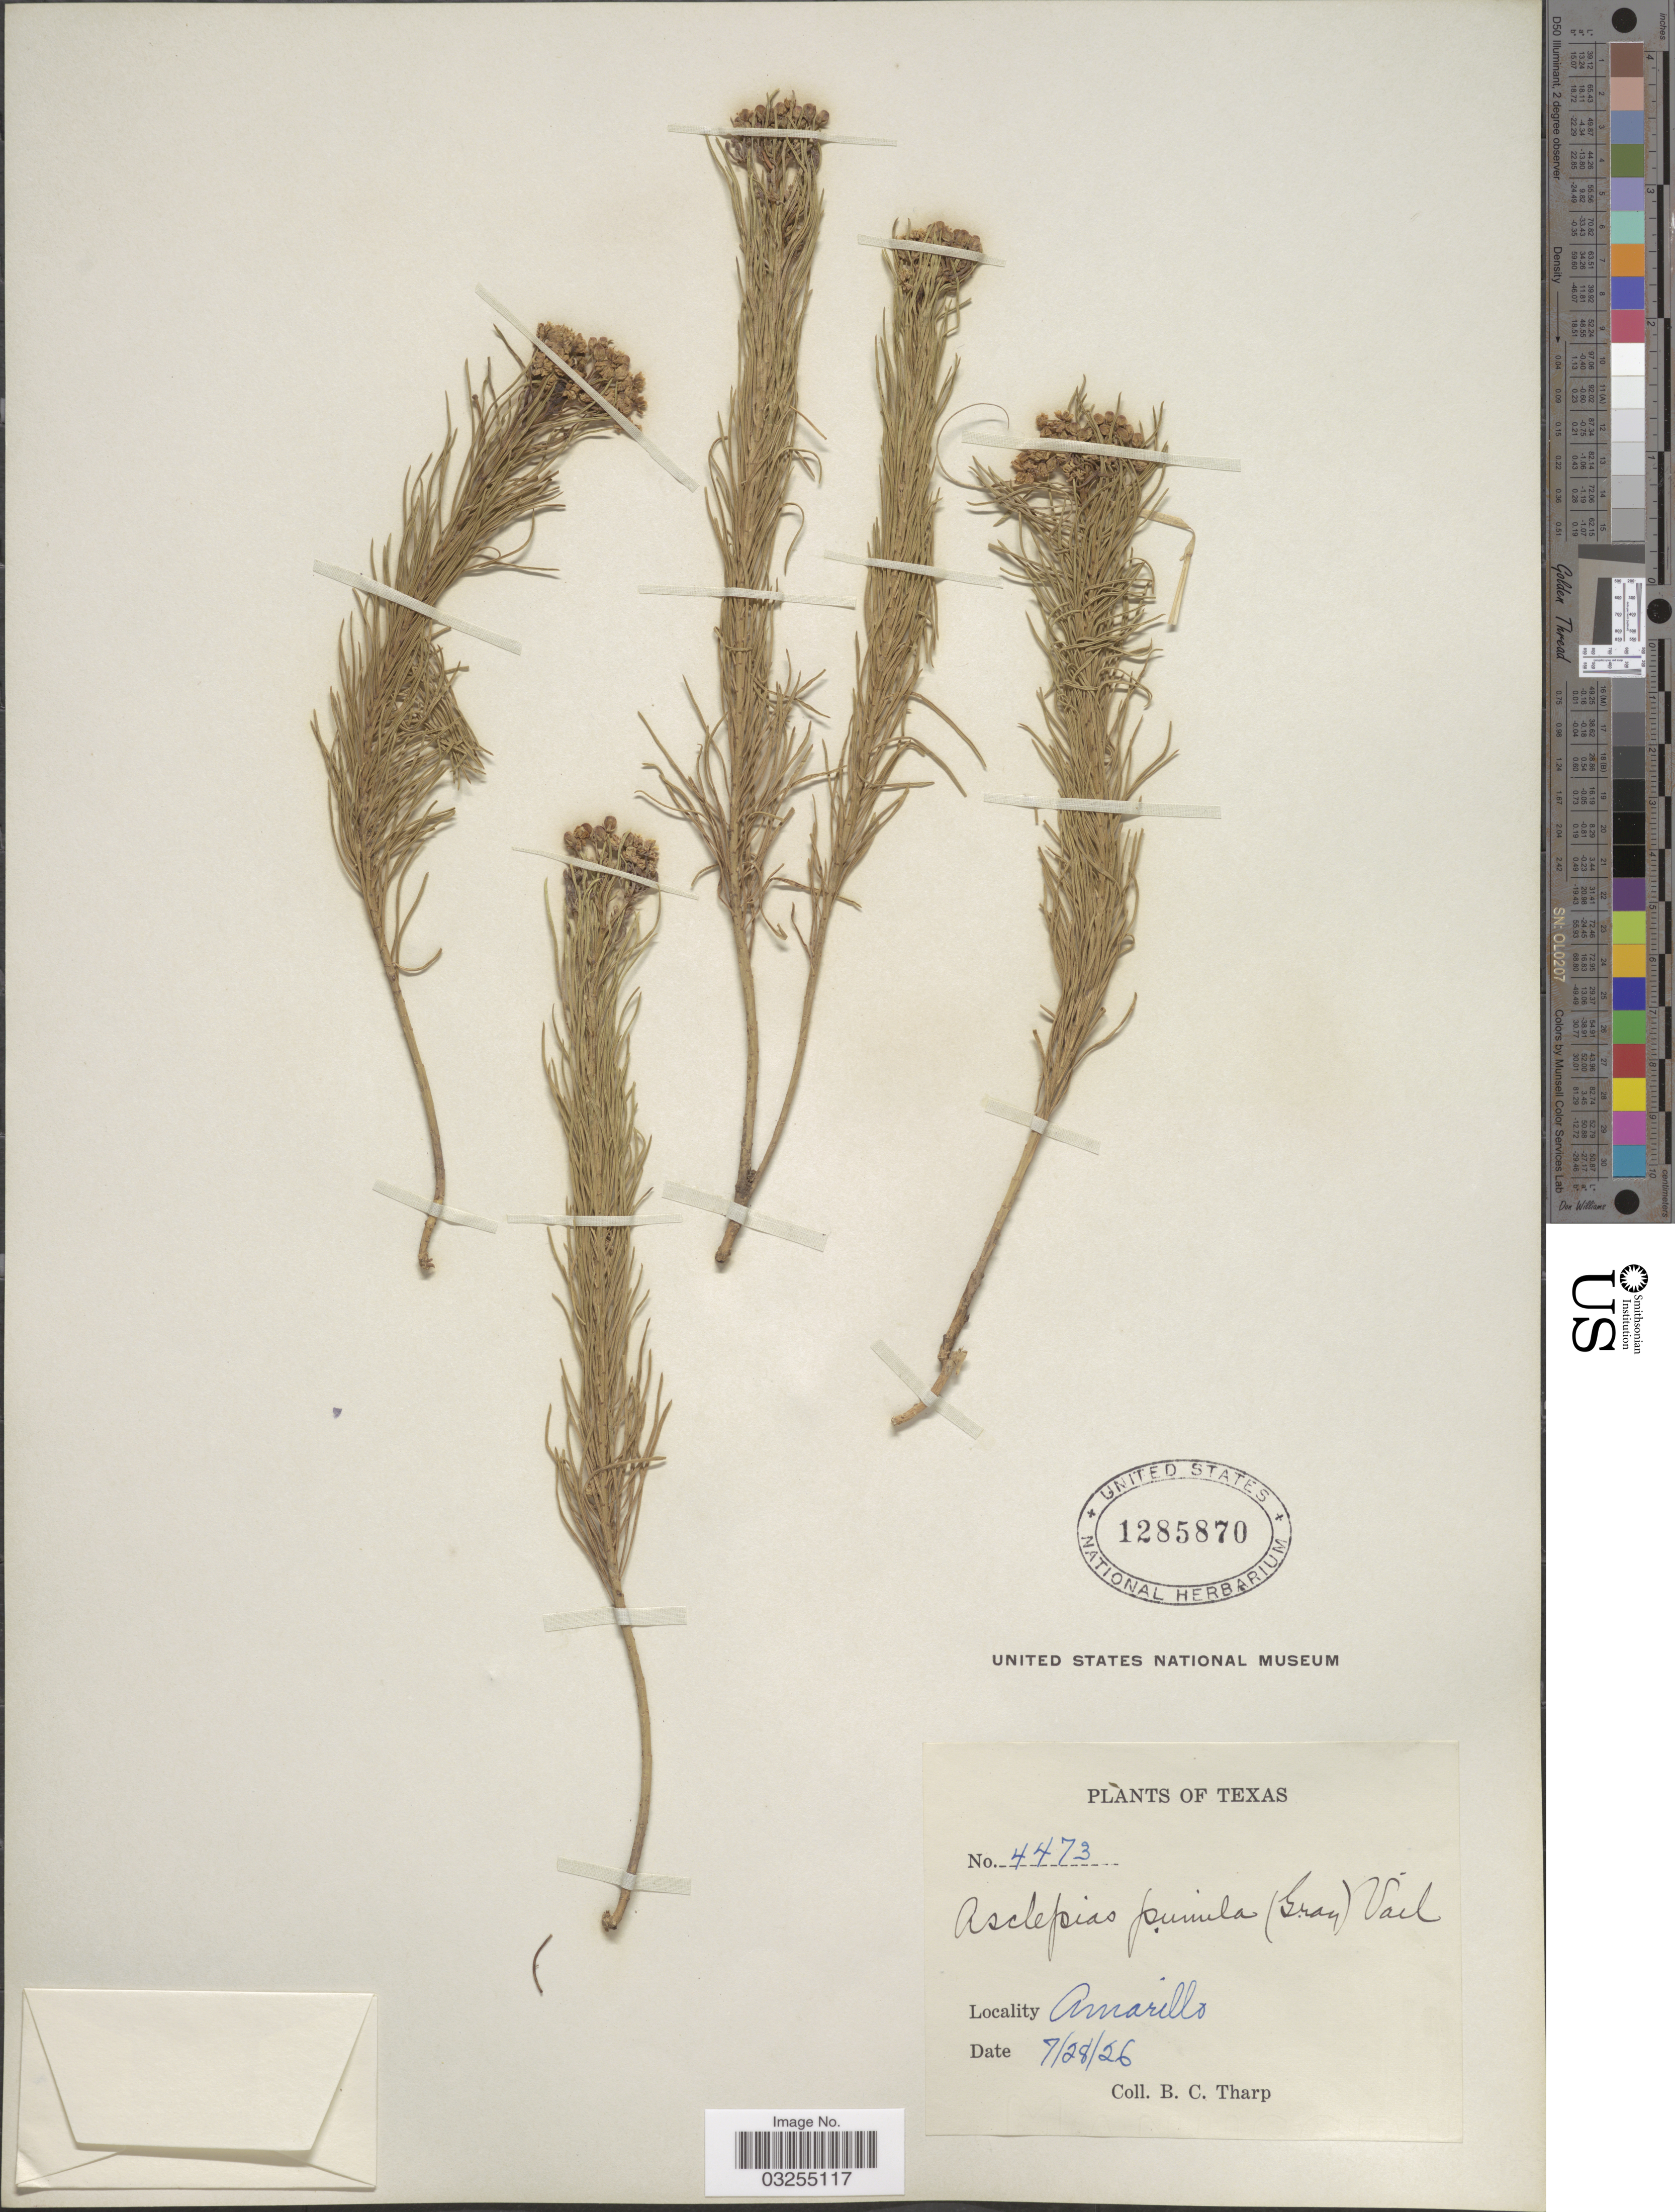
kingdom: Plantae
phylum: Tracheophyta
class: Magnoliopsida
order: Gentianales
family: Apocynaceae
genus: Asclepias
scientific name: Asclepias pumila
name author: (A. Gray) Vail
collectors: B. C. Tharp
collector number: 4473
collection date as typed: Transcribed d/m/y: 28/7/26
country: United States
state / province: Texas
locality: Amarillo.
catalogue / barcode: US 1285870